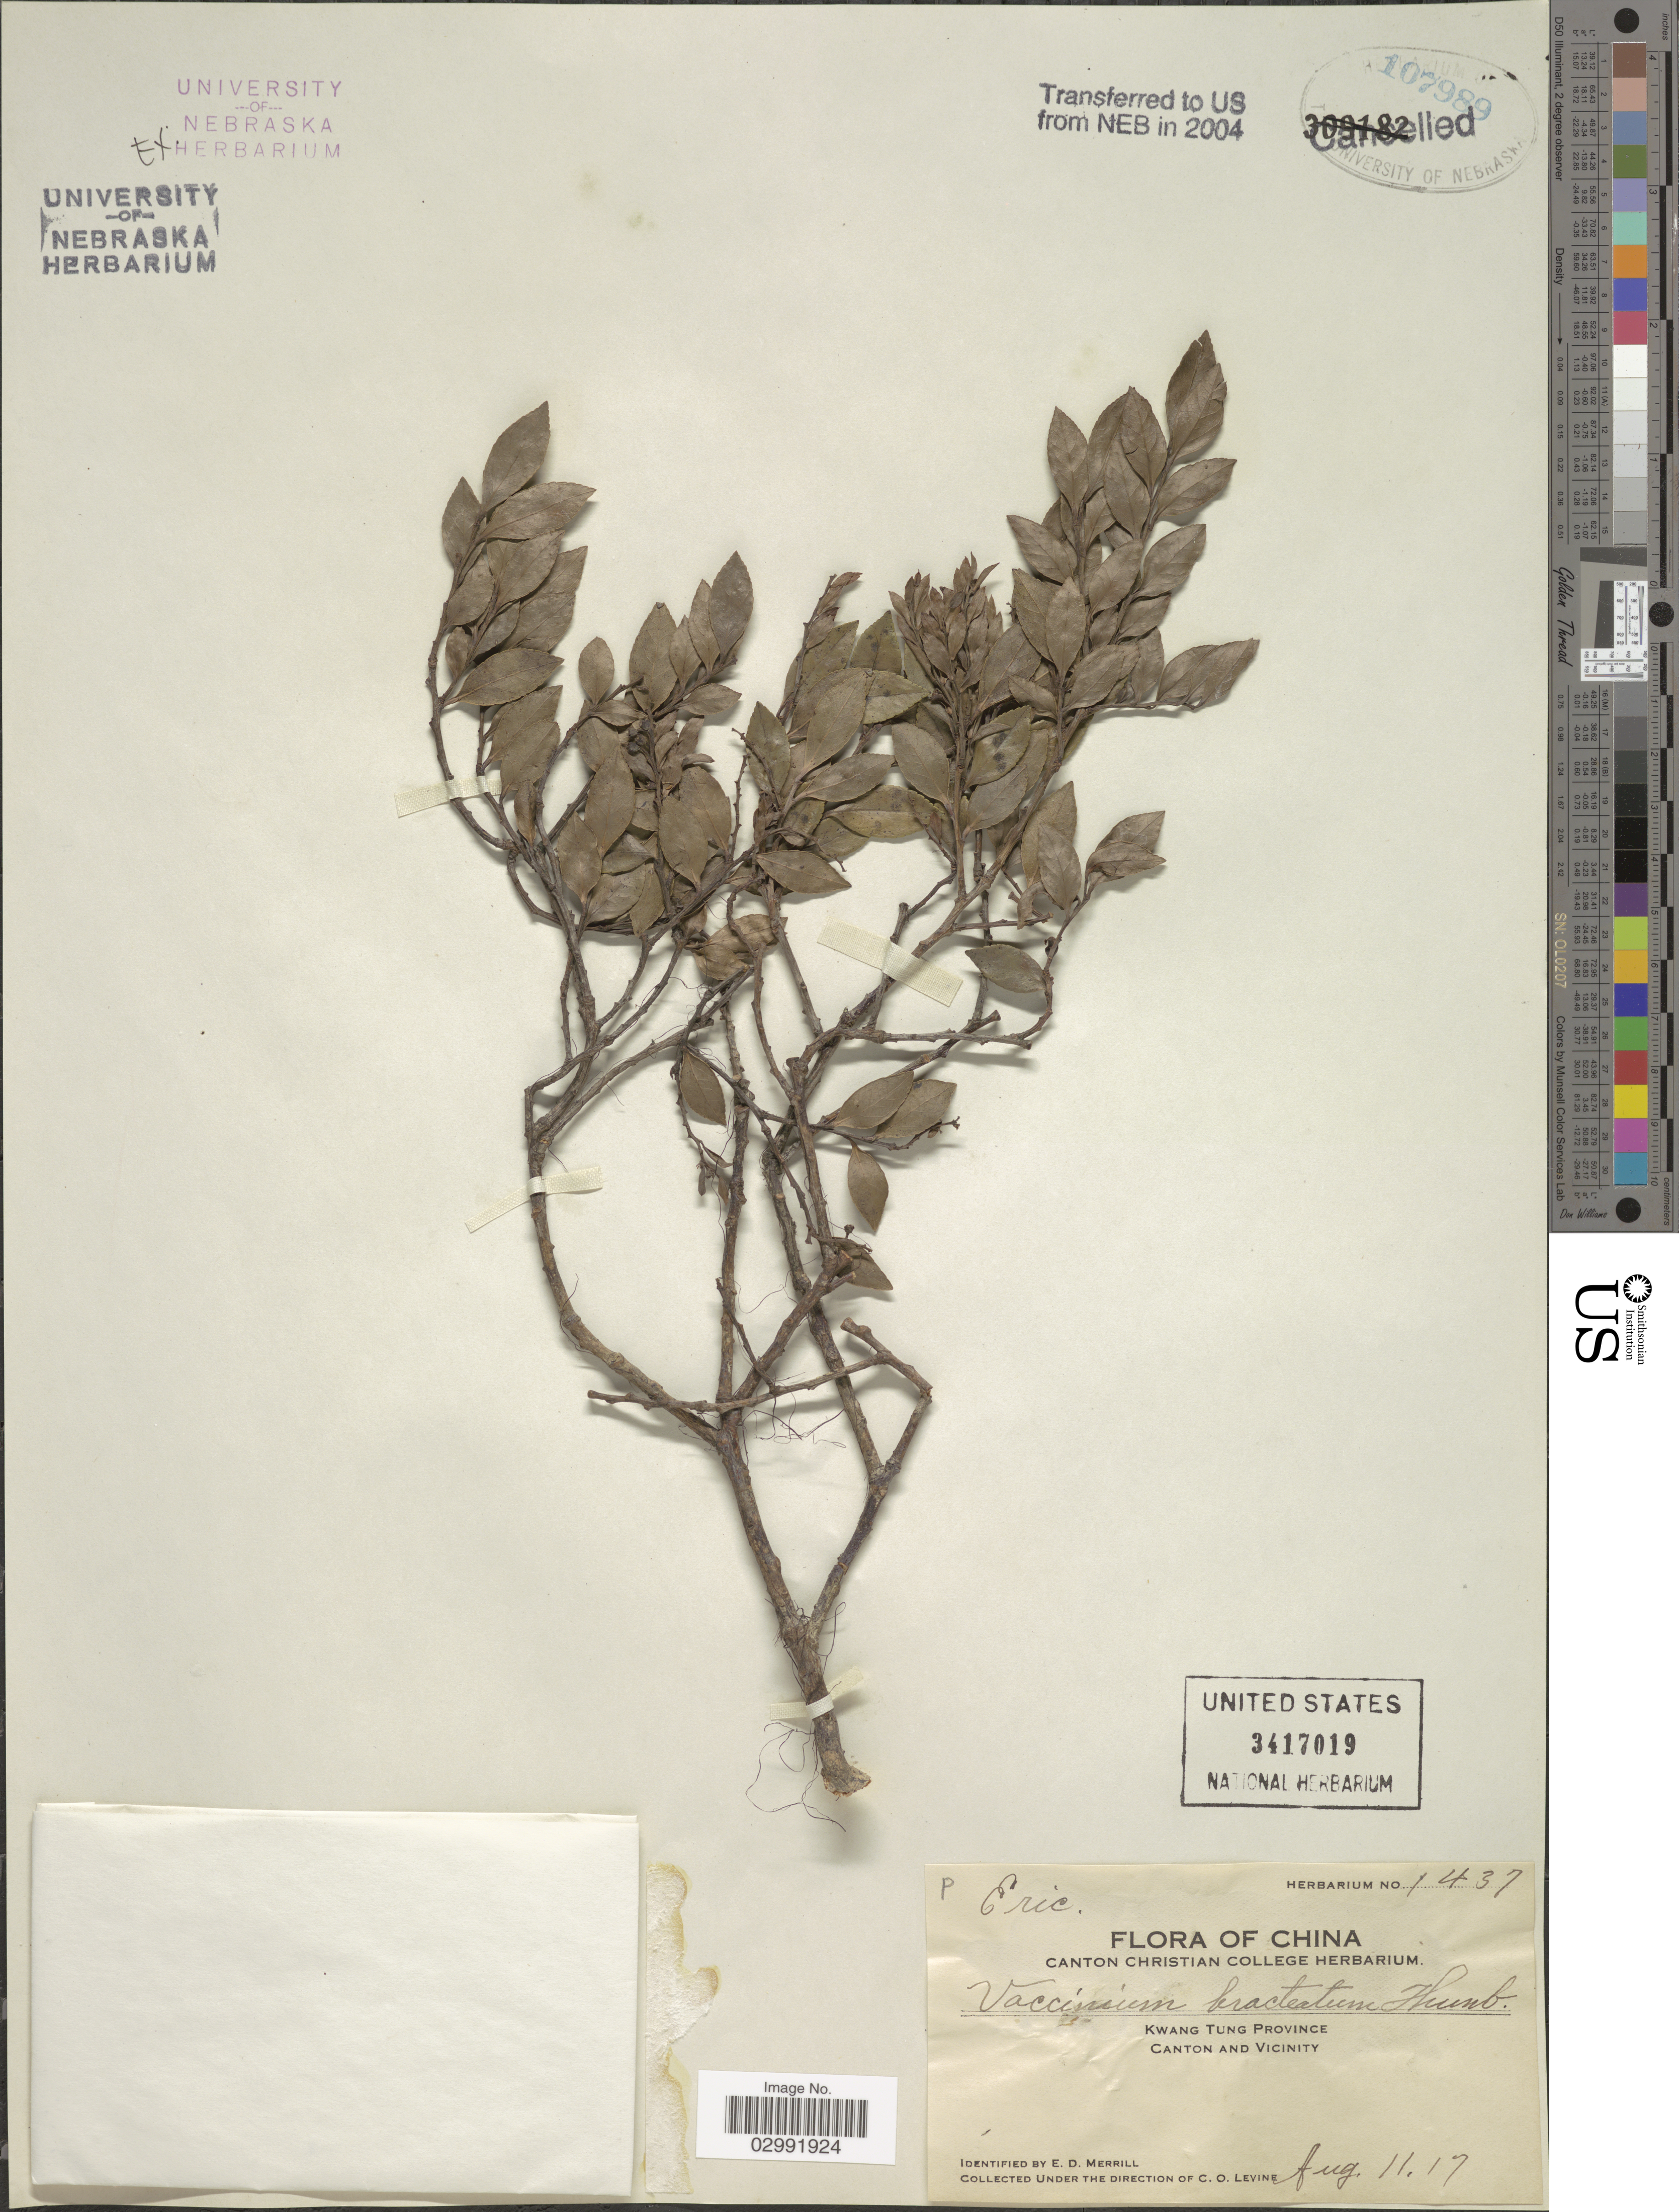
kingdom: Plantae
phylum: Tracheophyta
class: Magnoliopsida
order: Ericales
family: Ericaceae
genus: Vaccinium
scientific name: Vaccinium bracteatum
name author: Thunb.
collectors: C. O. Levine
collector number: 1437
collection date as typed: Transcribed d/m/y: 11/8/17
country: China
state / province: Guangdong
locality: Kwang Tung Province, Canton and vicinity.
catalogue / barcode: US 3417019